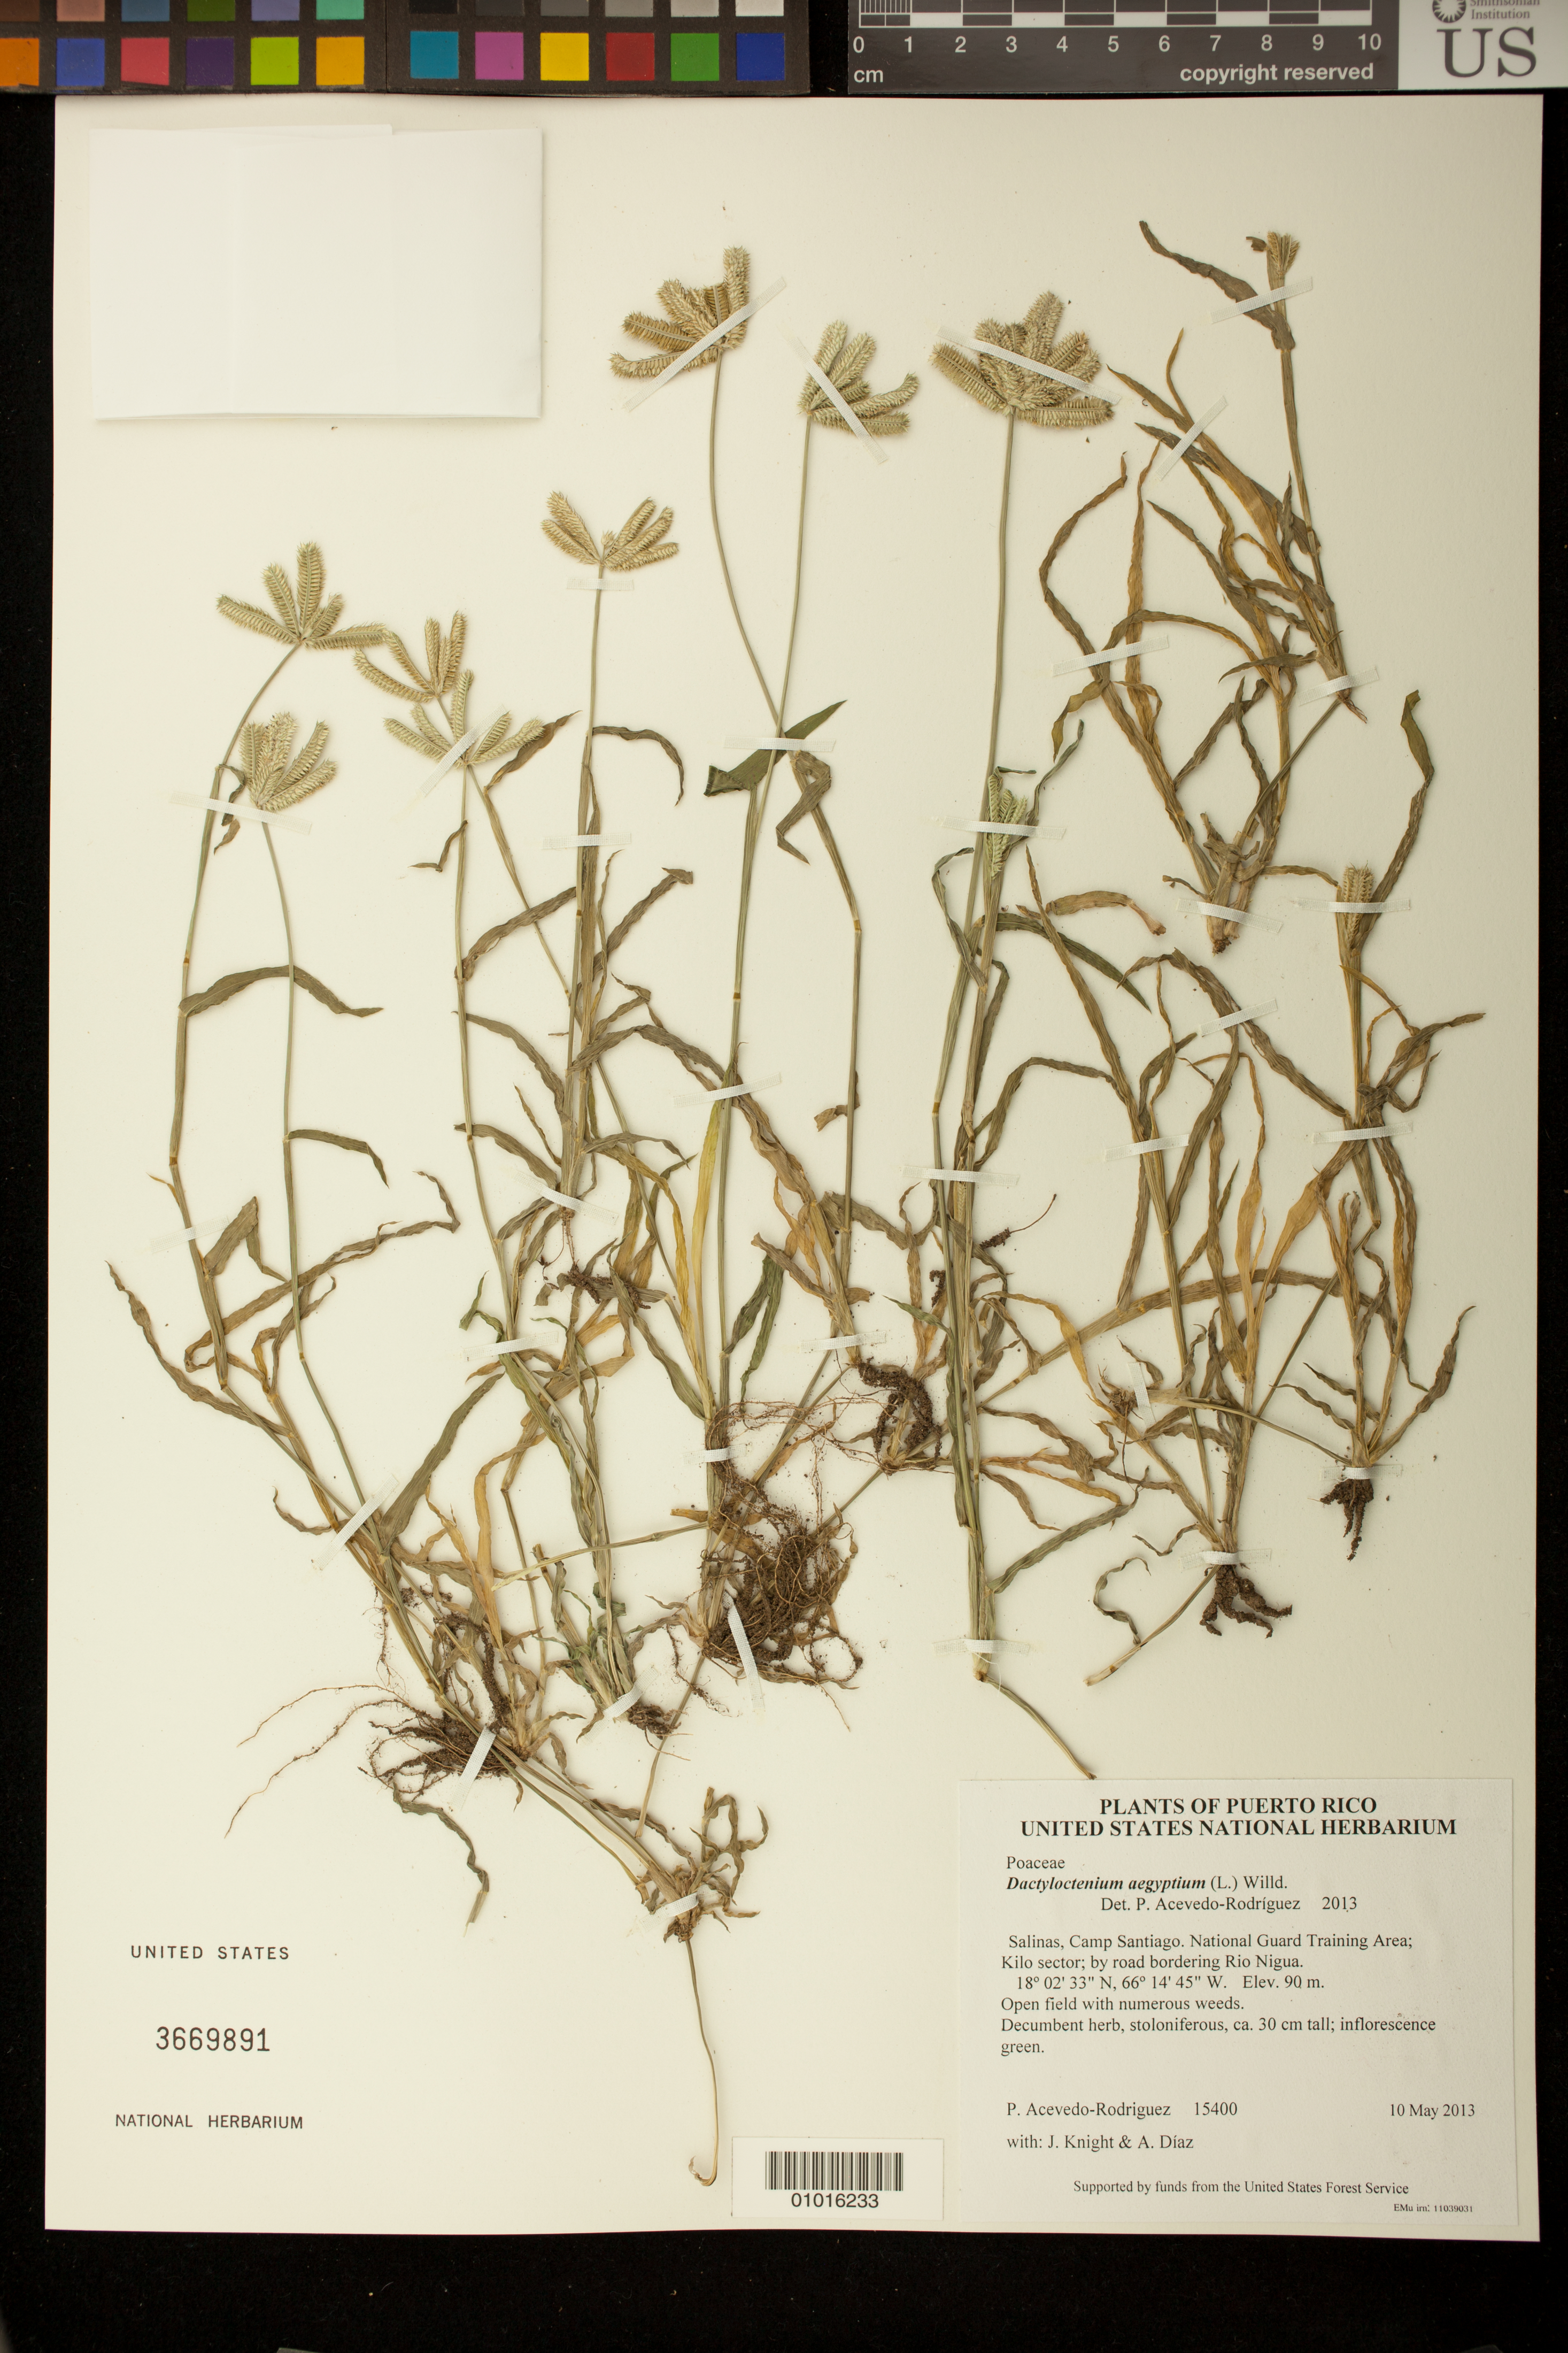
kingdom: Plantae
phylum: Tracheophyta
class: Liliopsida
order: Poales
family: Poaceae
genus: Dactyloctenium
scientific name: Dactyloctenium aegyptium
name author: (L.) Willd.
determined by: Acevedo-Rodríguez, P., (BOT), Smithsonian Institution - National Museum of Natural History (UNITED STATES)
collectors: P. Acevedo-Rodr., J. Knight & A. Díaz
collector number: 15400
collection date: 2013-05-10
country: Puerto Rico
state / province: Salinas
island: Puerto Rico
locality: Camp Santiago. National Guard Training Area; Kilo sector; by road bordering Rio Nigua.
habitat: Open field with numerous weeds.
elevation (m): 90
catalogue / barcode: US 3669891